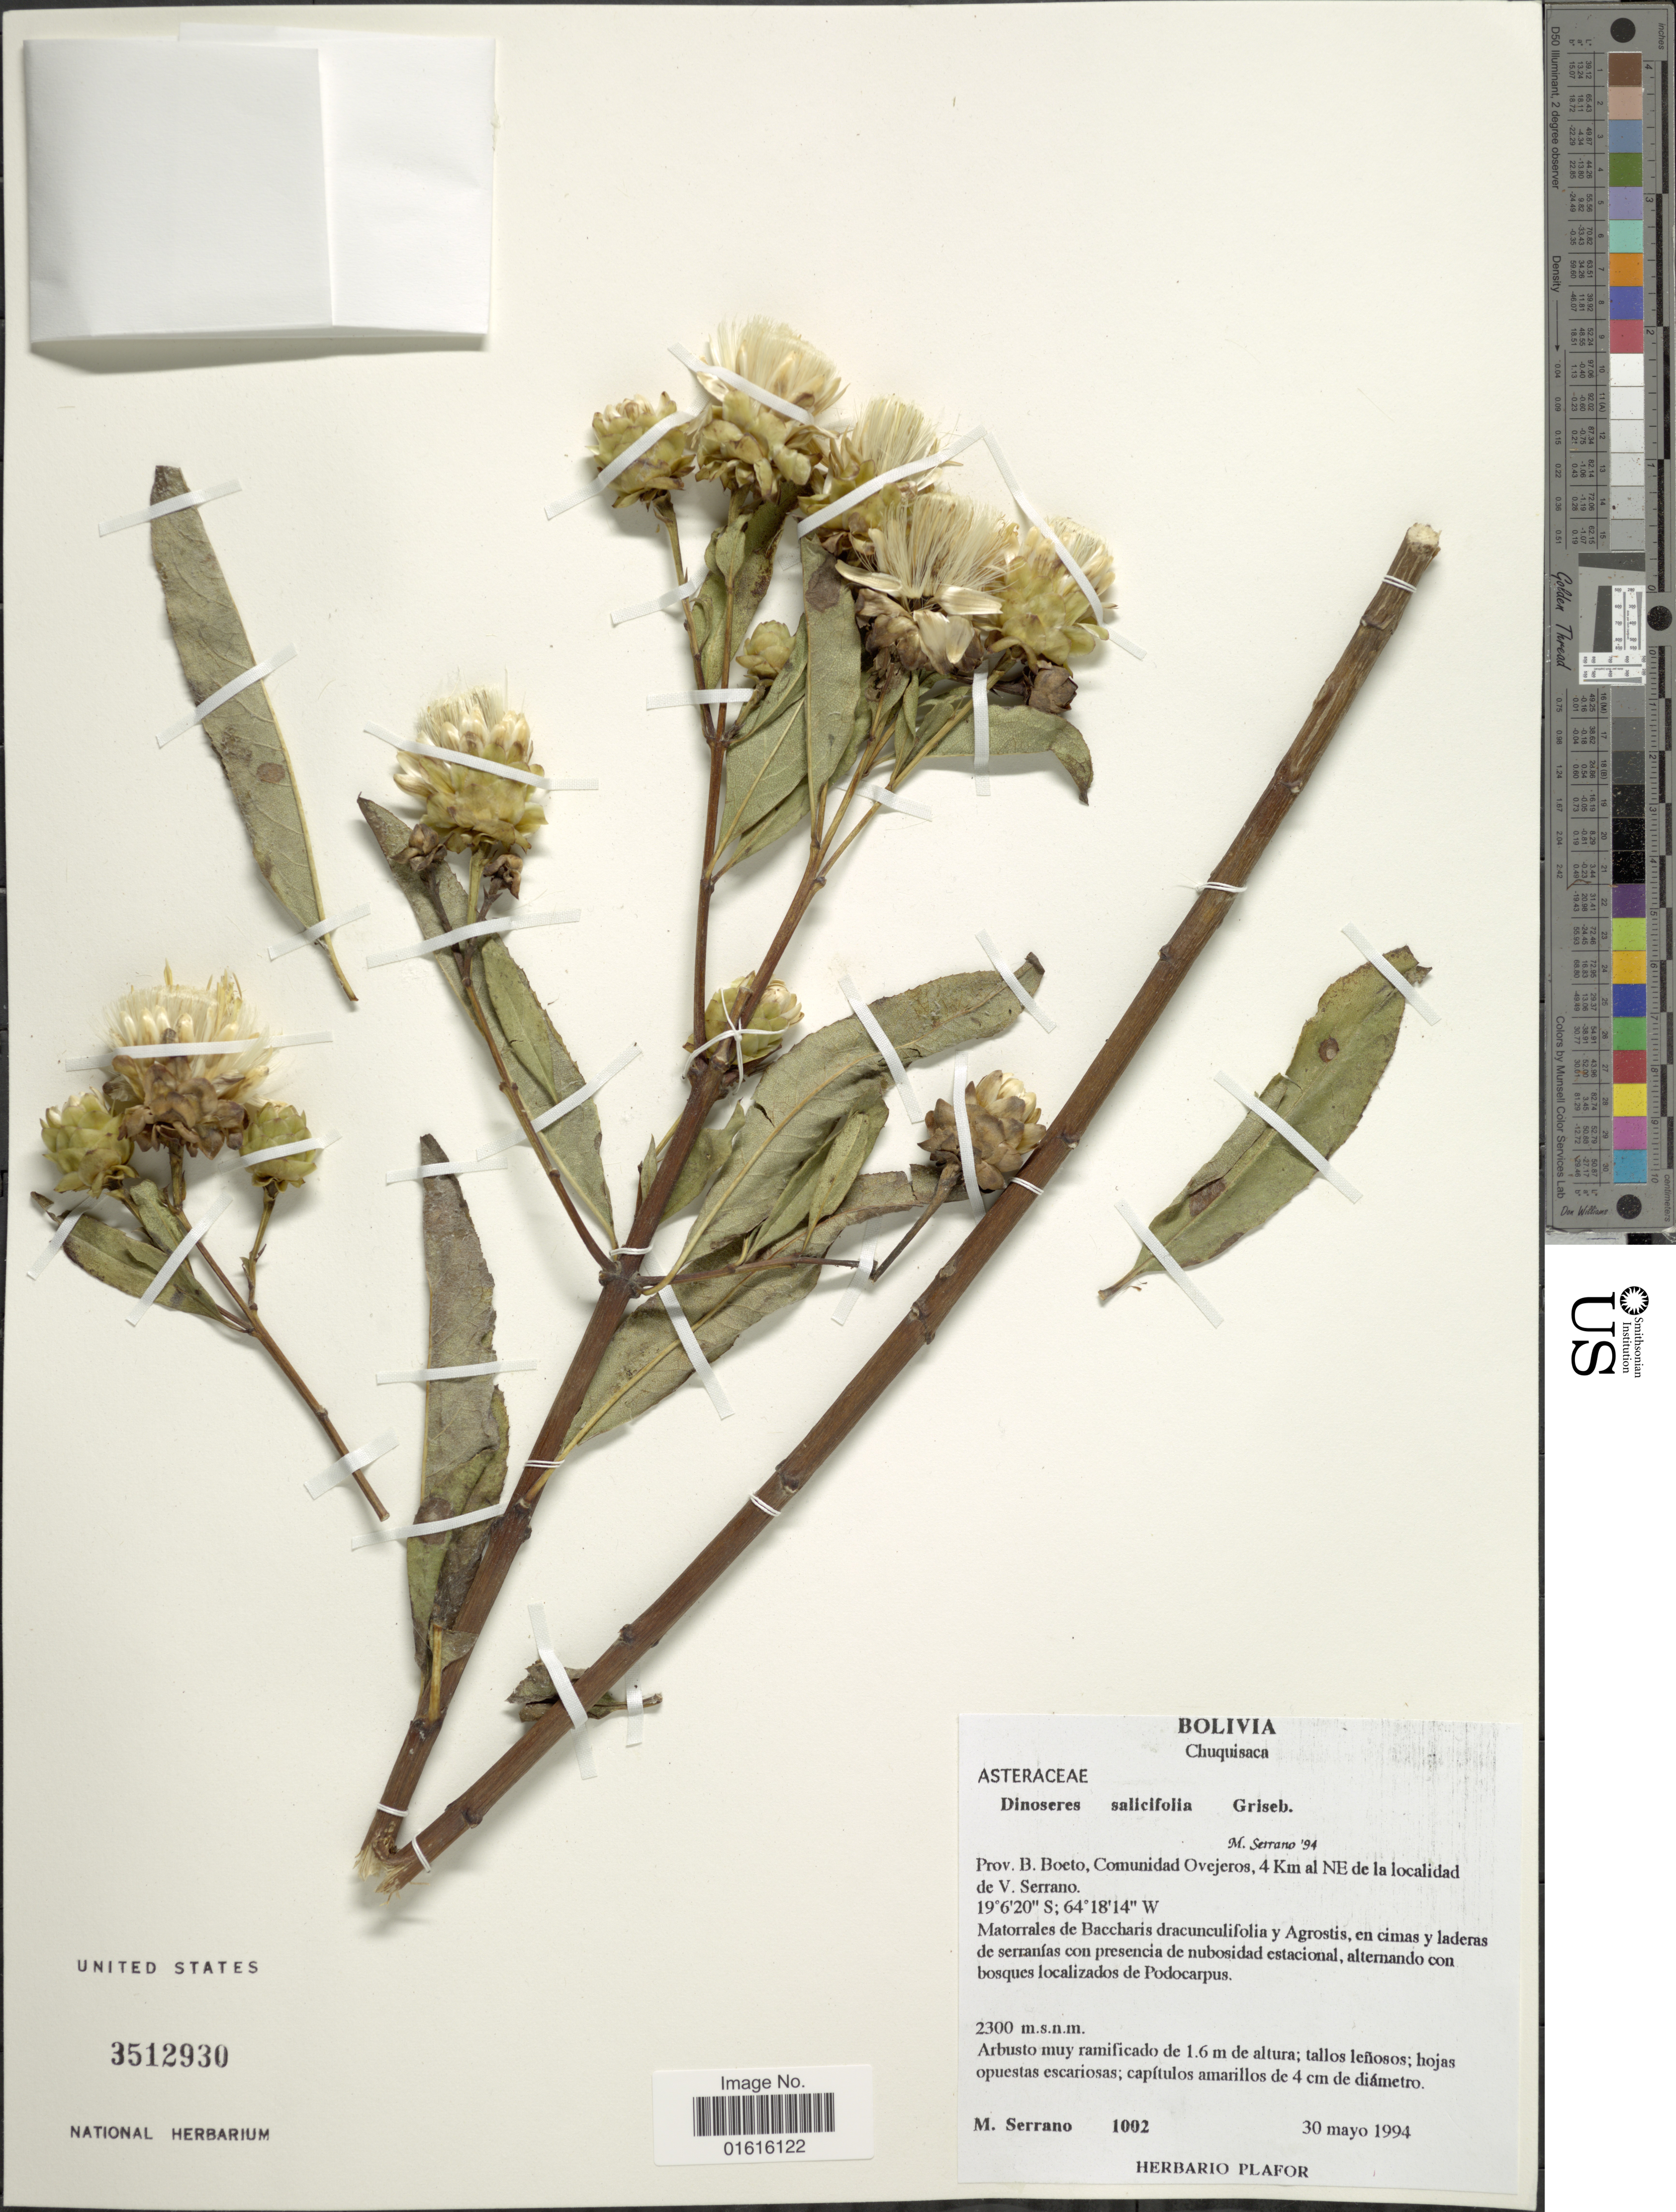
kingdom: Plantae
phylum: Tracheophyta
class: Magnoliopsida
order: Asterales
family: Asteraceae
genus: Dinoseris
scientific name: Dinoseris salicifolia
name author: Griseb.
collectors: M. Serrano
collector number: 1002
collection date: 1994-05-30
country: Bolivia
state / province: Chuquisaca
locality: Prov. B.Boeto, Comunidad Ovejeros, 4 km al NE de la localidad de V. Serrnao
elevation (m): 2300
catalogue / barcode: US 3512930